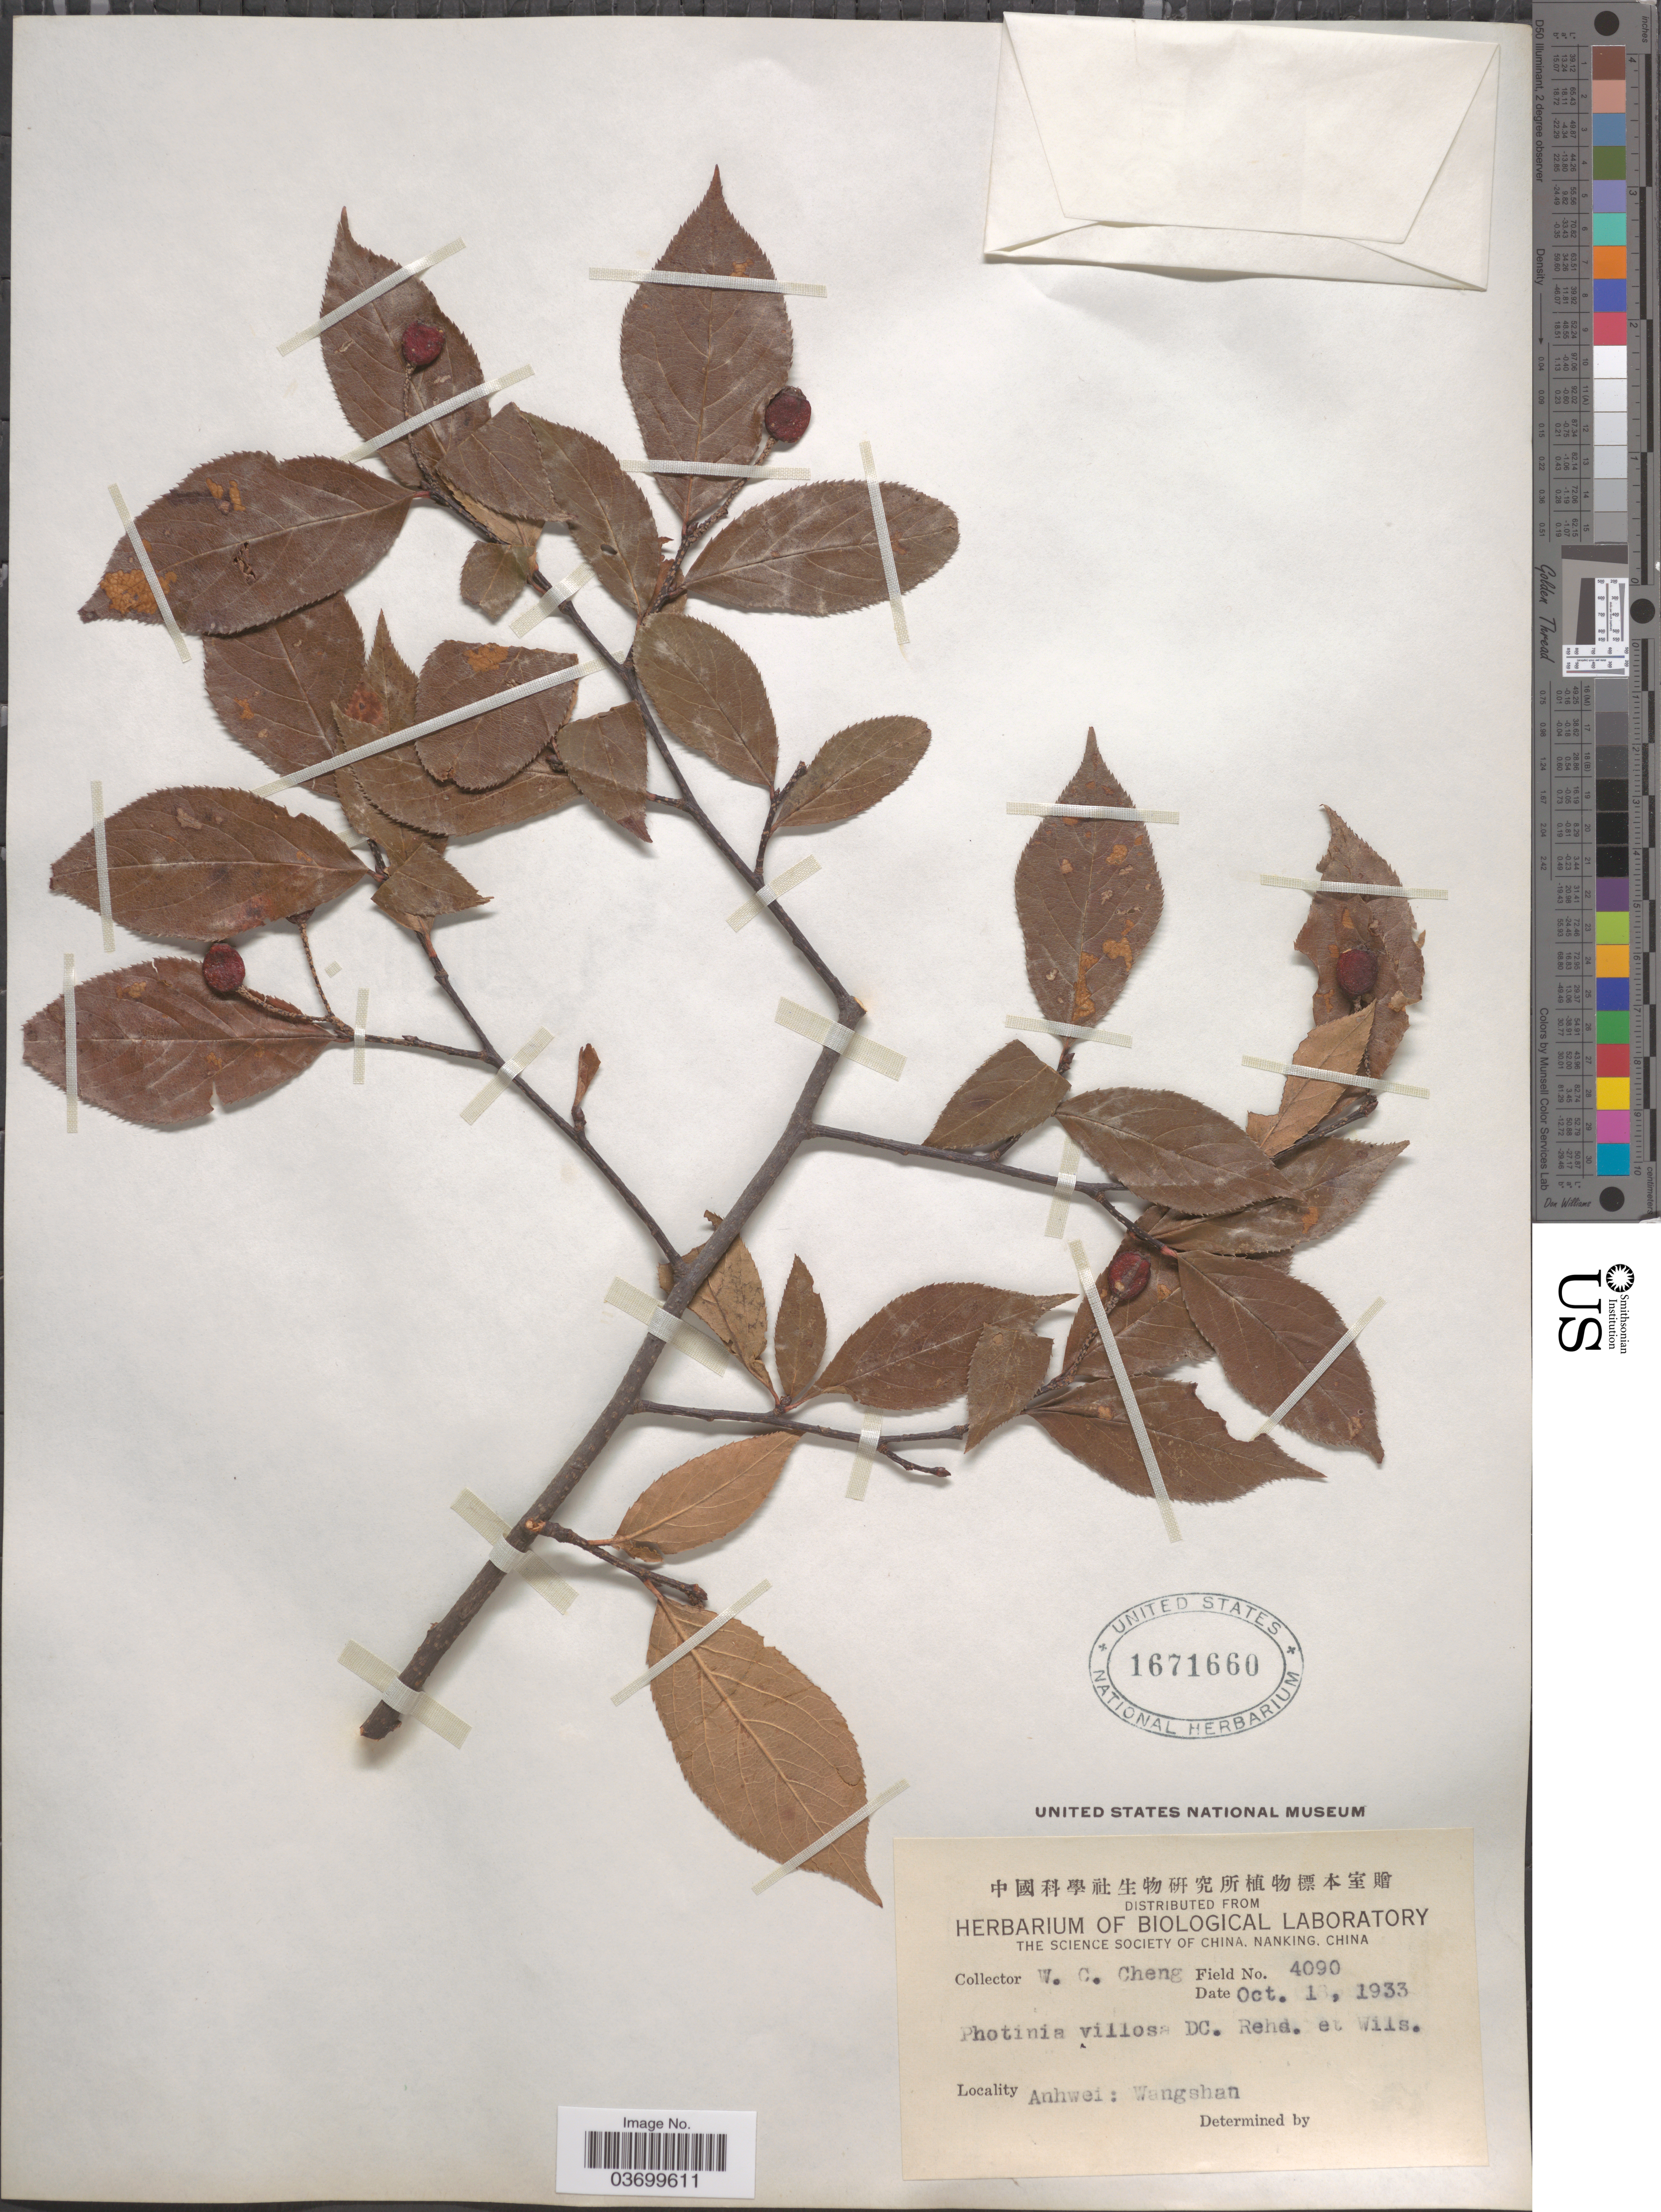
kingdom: Plantae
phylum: Tracheophyta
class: Magnoliopsida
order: Rosales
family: Rosaceae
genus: Photinia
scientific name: Photinia villosa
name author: (DC.) Thunb.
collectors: W. C. Cheng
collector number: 4090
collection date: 1933-10-18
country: China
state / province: Anhui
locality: Anhwei: Wangshan.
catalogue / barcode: US 1671660